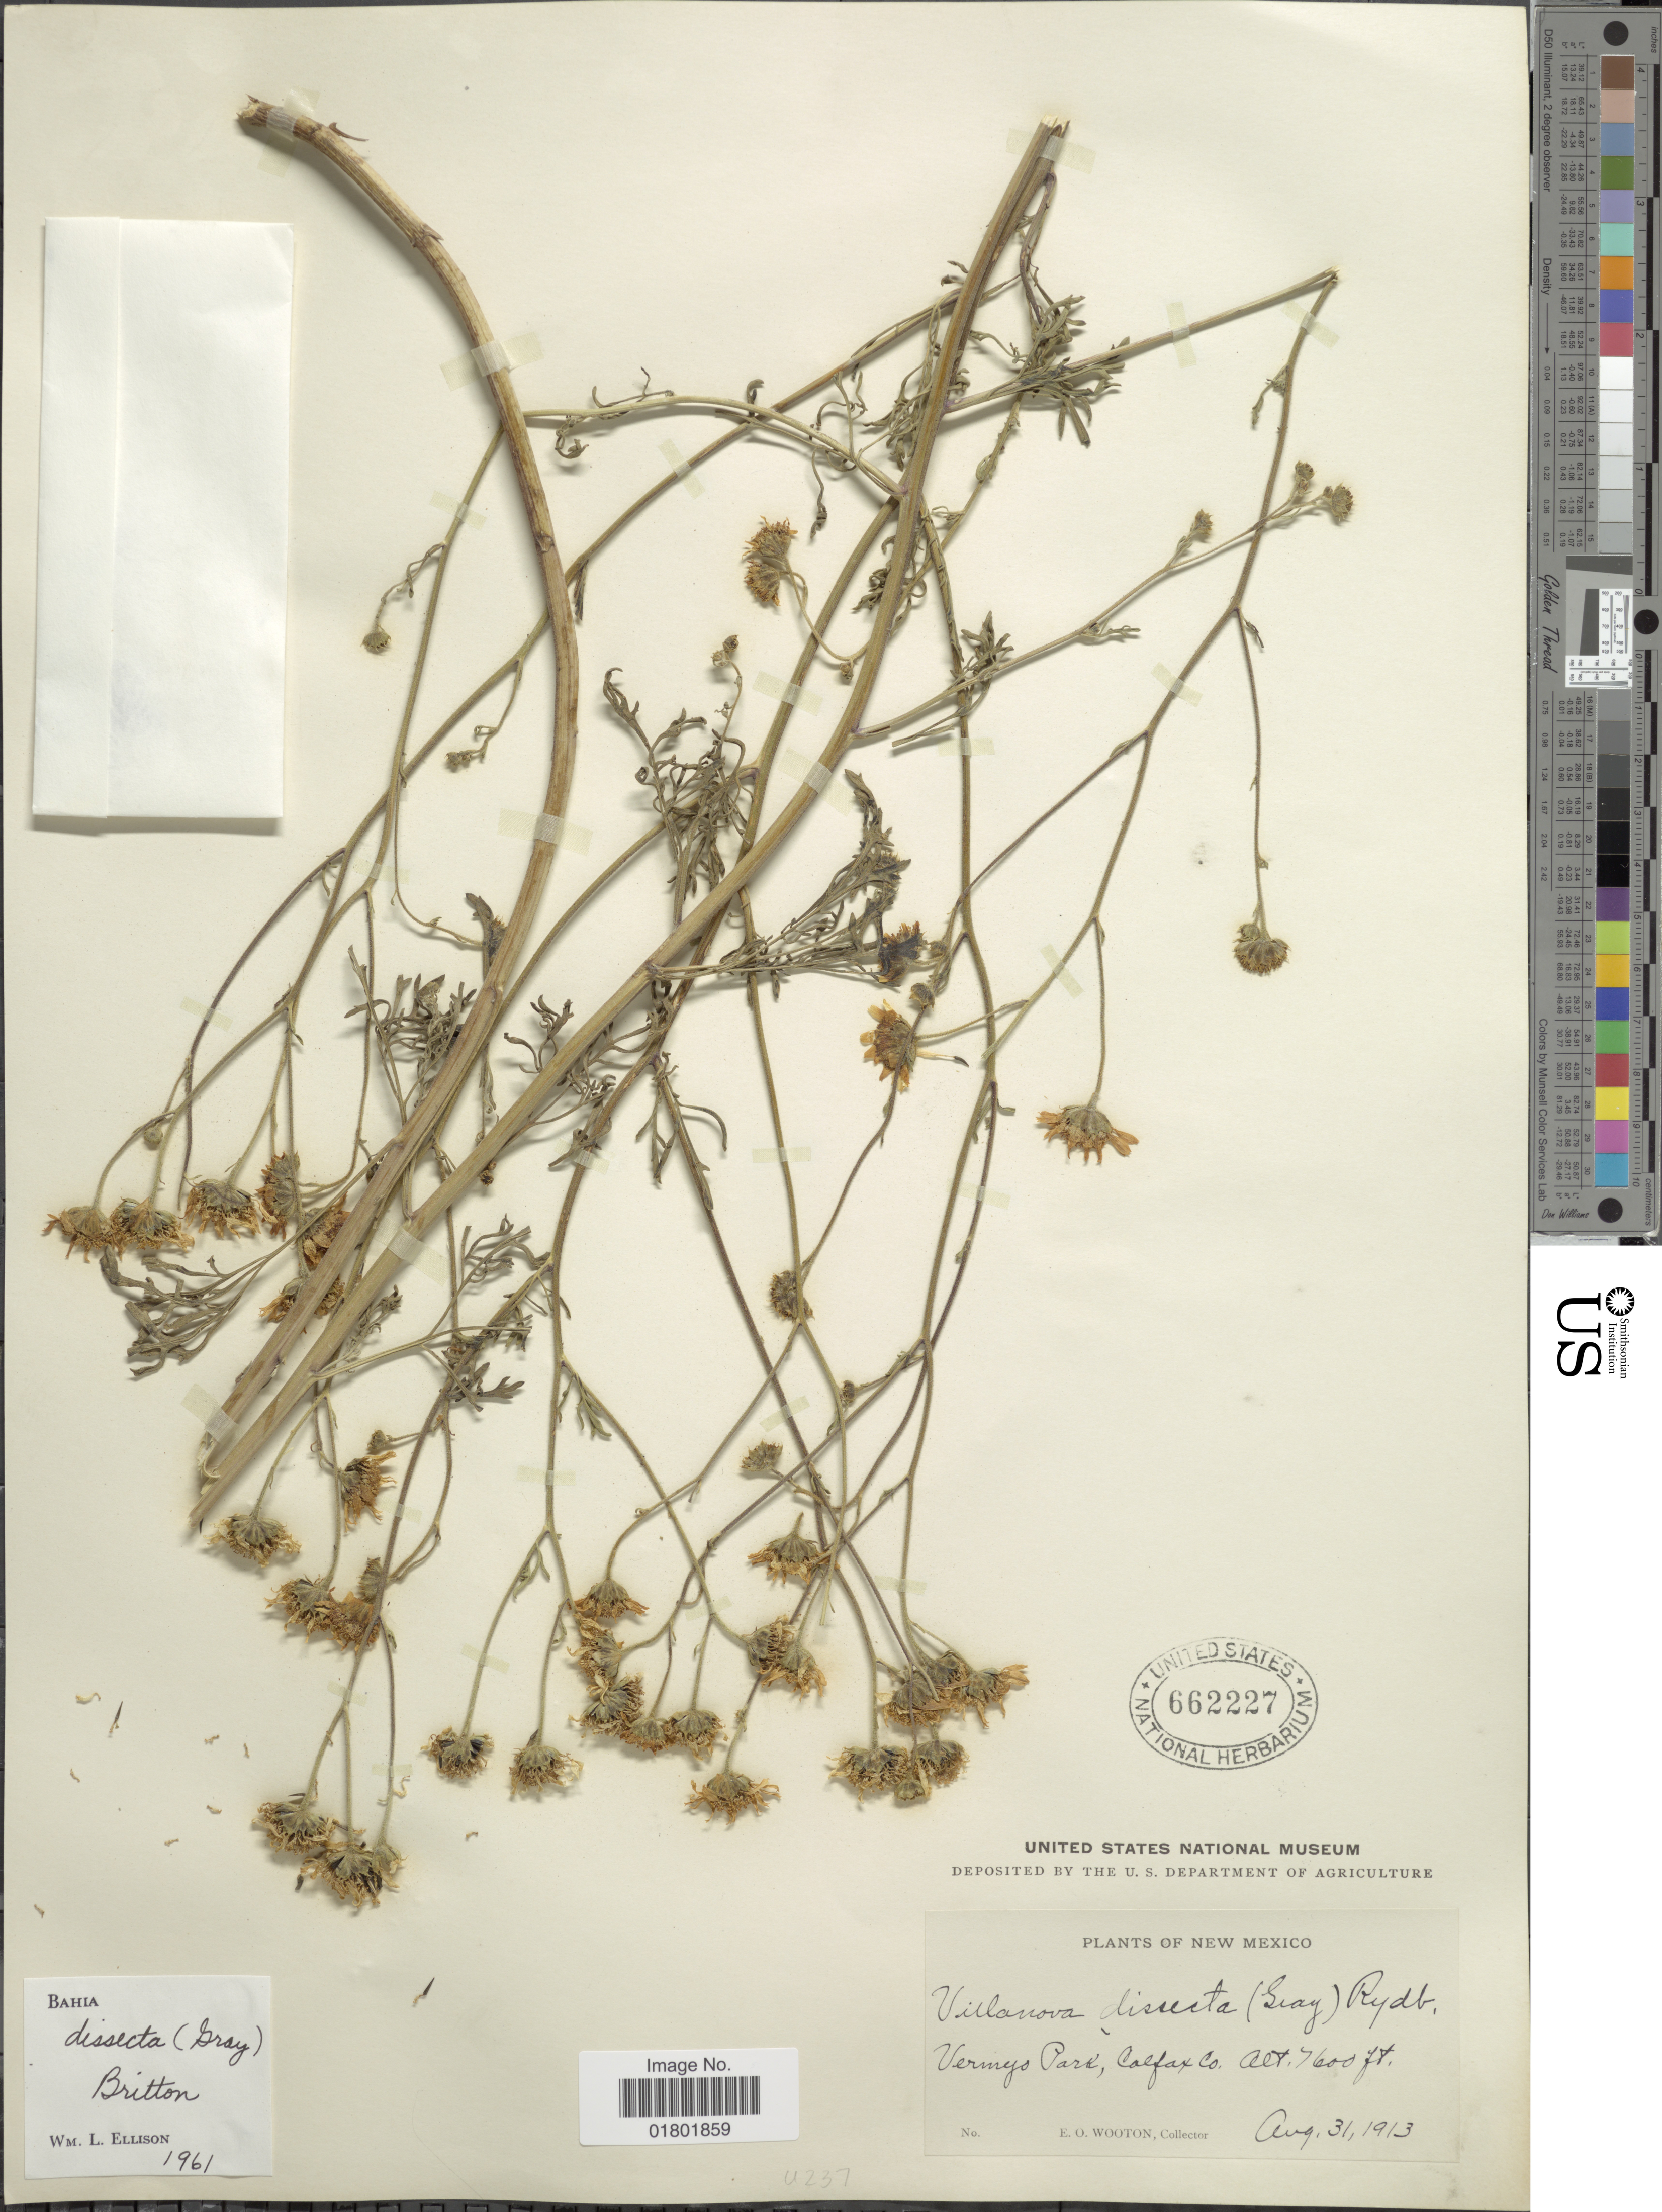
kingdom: Plantae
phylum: Tracheophyta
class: Magnoliopsida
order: Asterales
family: Asteraceae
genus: Bahia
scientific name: Bahia dissecta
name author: (A. Gray) Britton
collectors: E. O. Wooton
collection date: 1913-08-31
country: United States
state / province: New Mexico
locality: Vermys Park, Calfax Co.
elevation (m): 2316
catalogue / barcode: US 662227